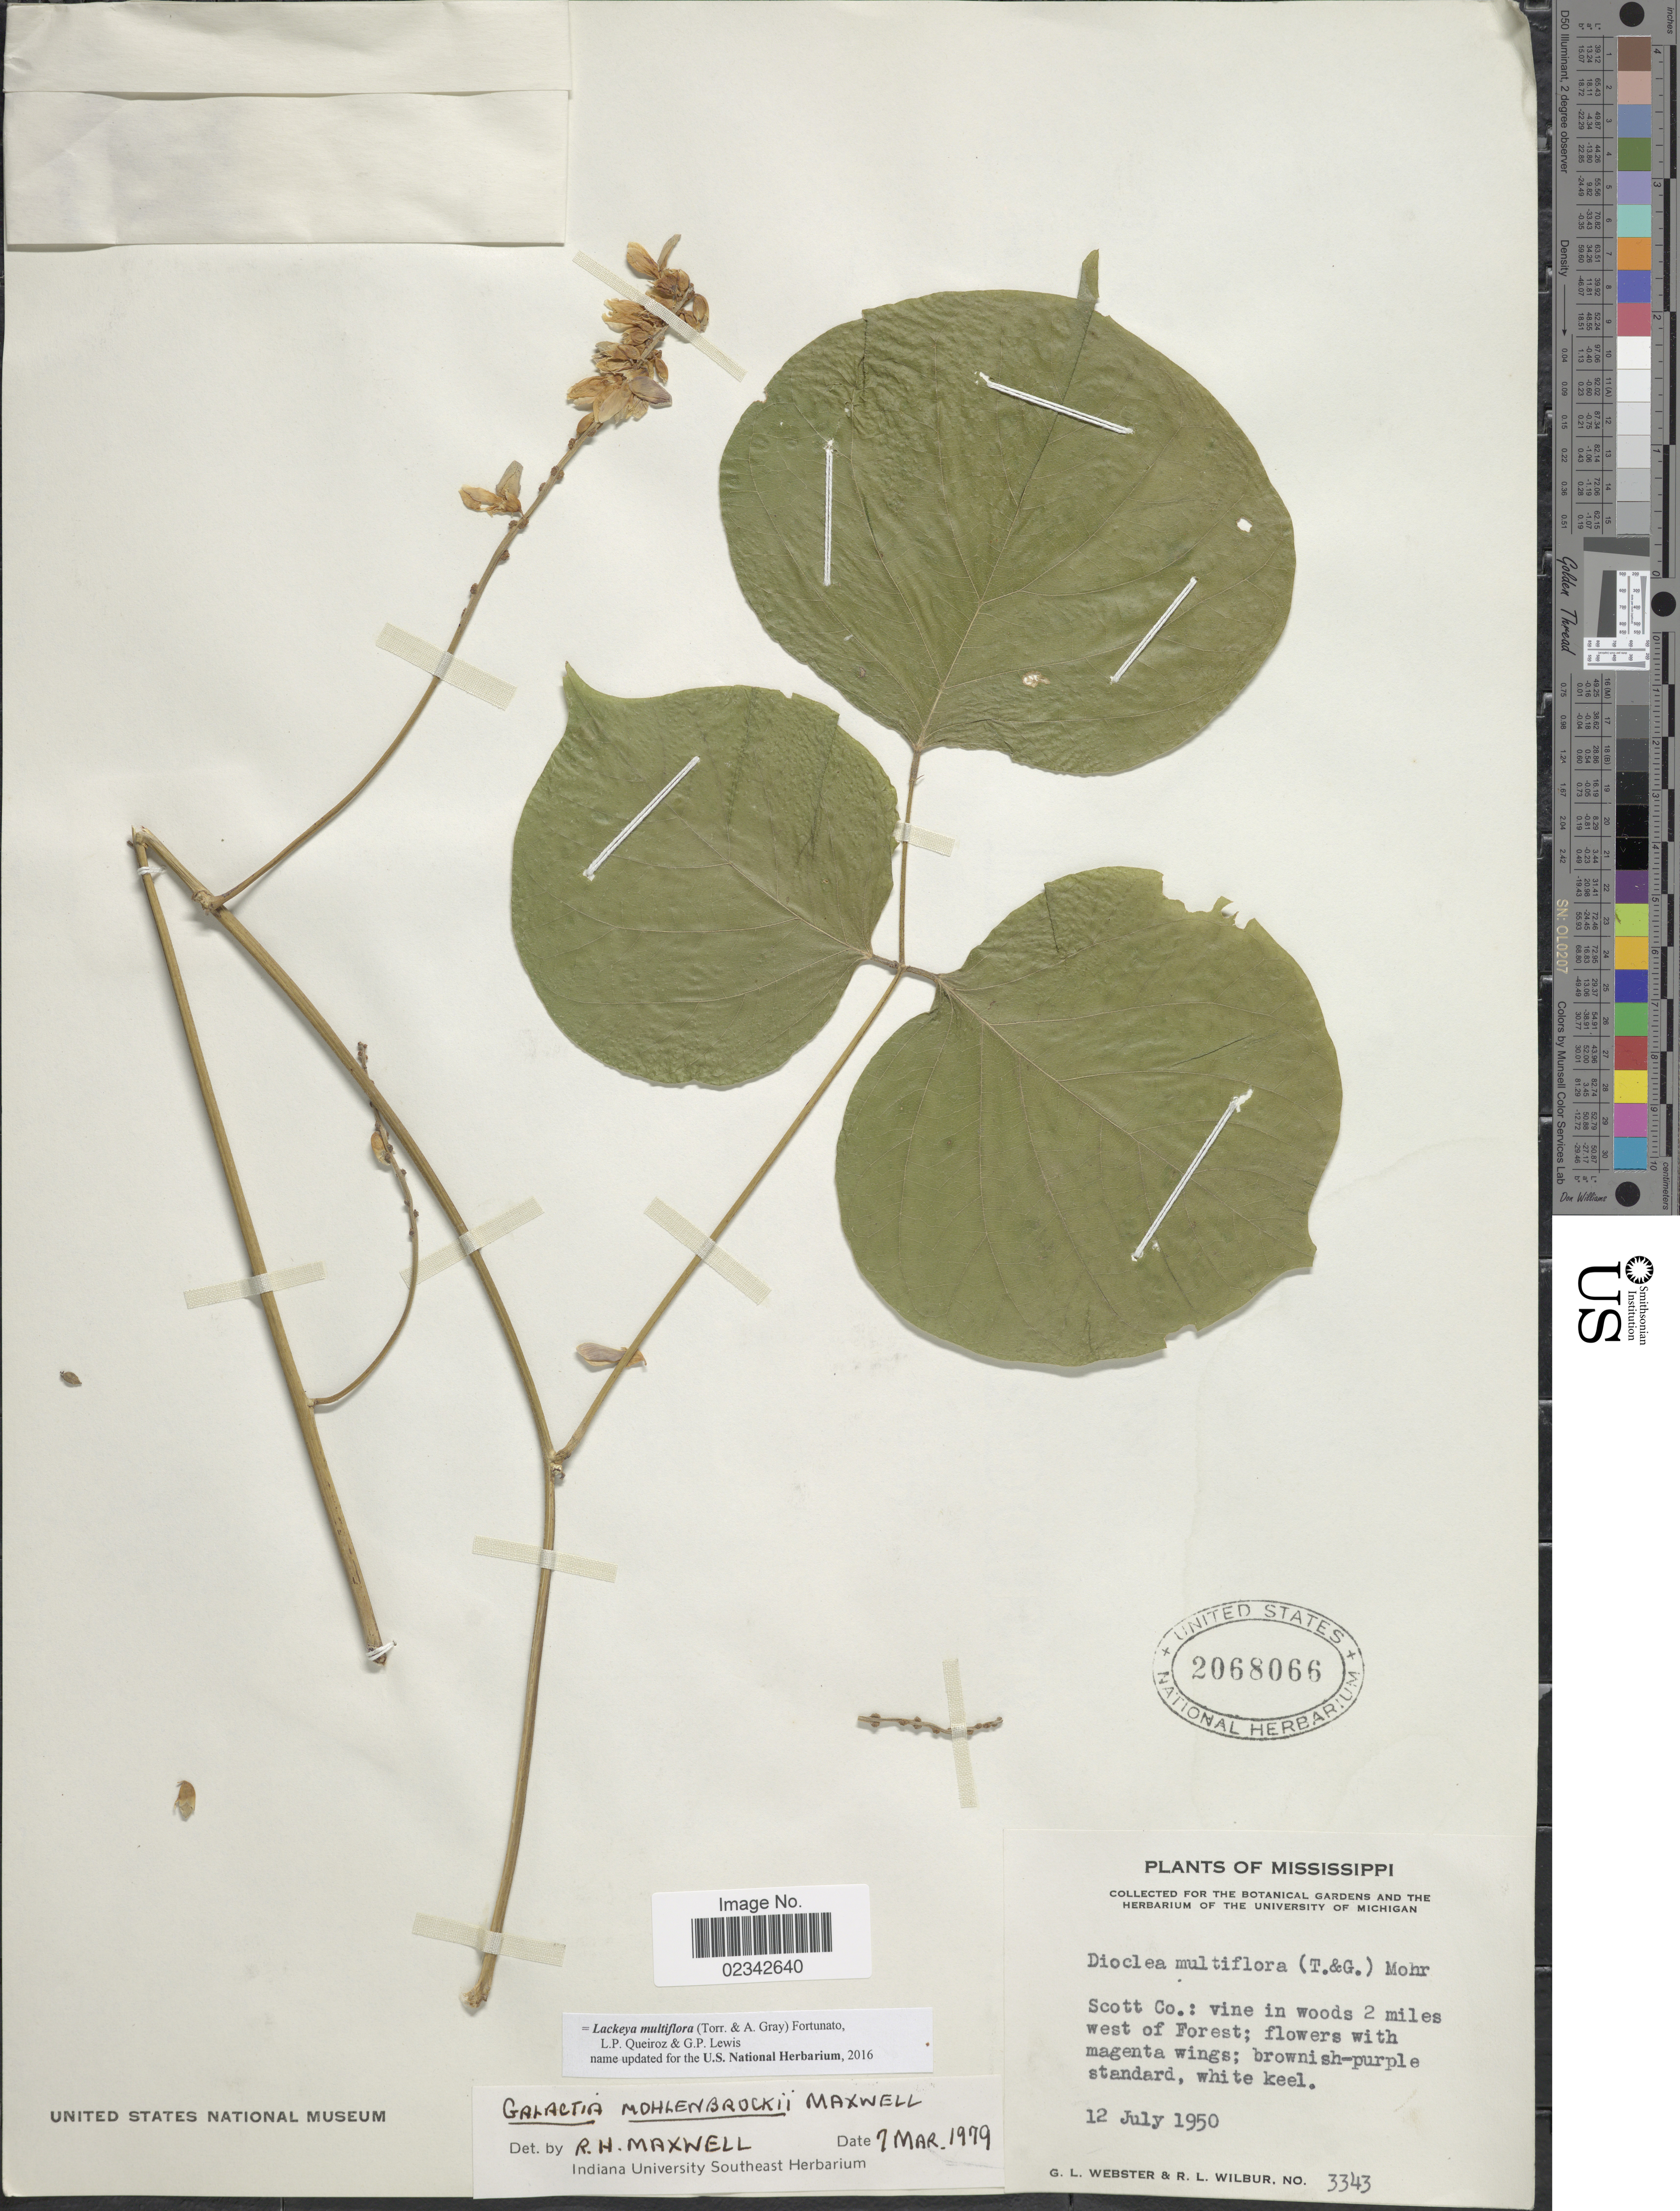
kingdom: Plantae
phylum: Tracheophyta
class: Magnoliopsida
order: Fabales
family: Fabaceae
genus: Lackeya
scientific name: Lackeya multiflora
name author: (Torr. & A. Gray) Fortunato et al.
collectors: G. L. Webster & R. L. Wilbur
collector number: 3343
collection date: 1950-07-12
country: United States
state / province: Mississippi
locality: Scott Co.: vine in woods 2 miles west of Forest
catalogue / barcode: US 2068066